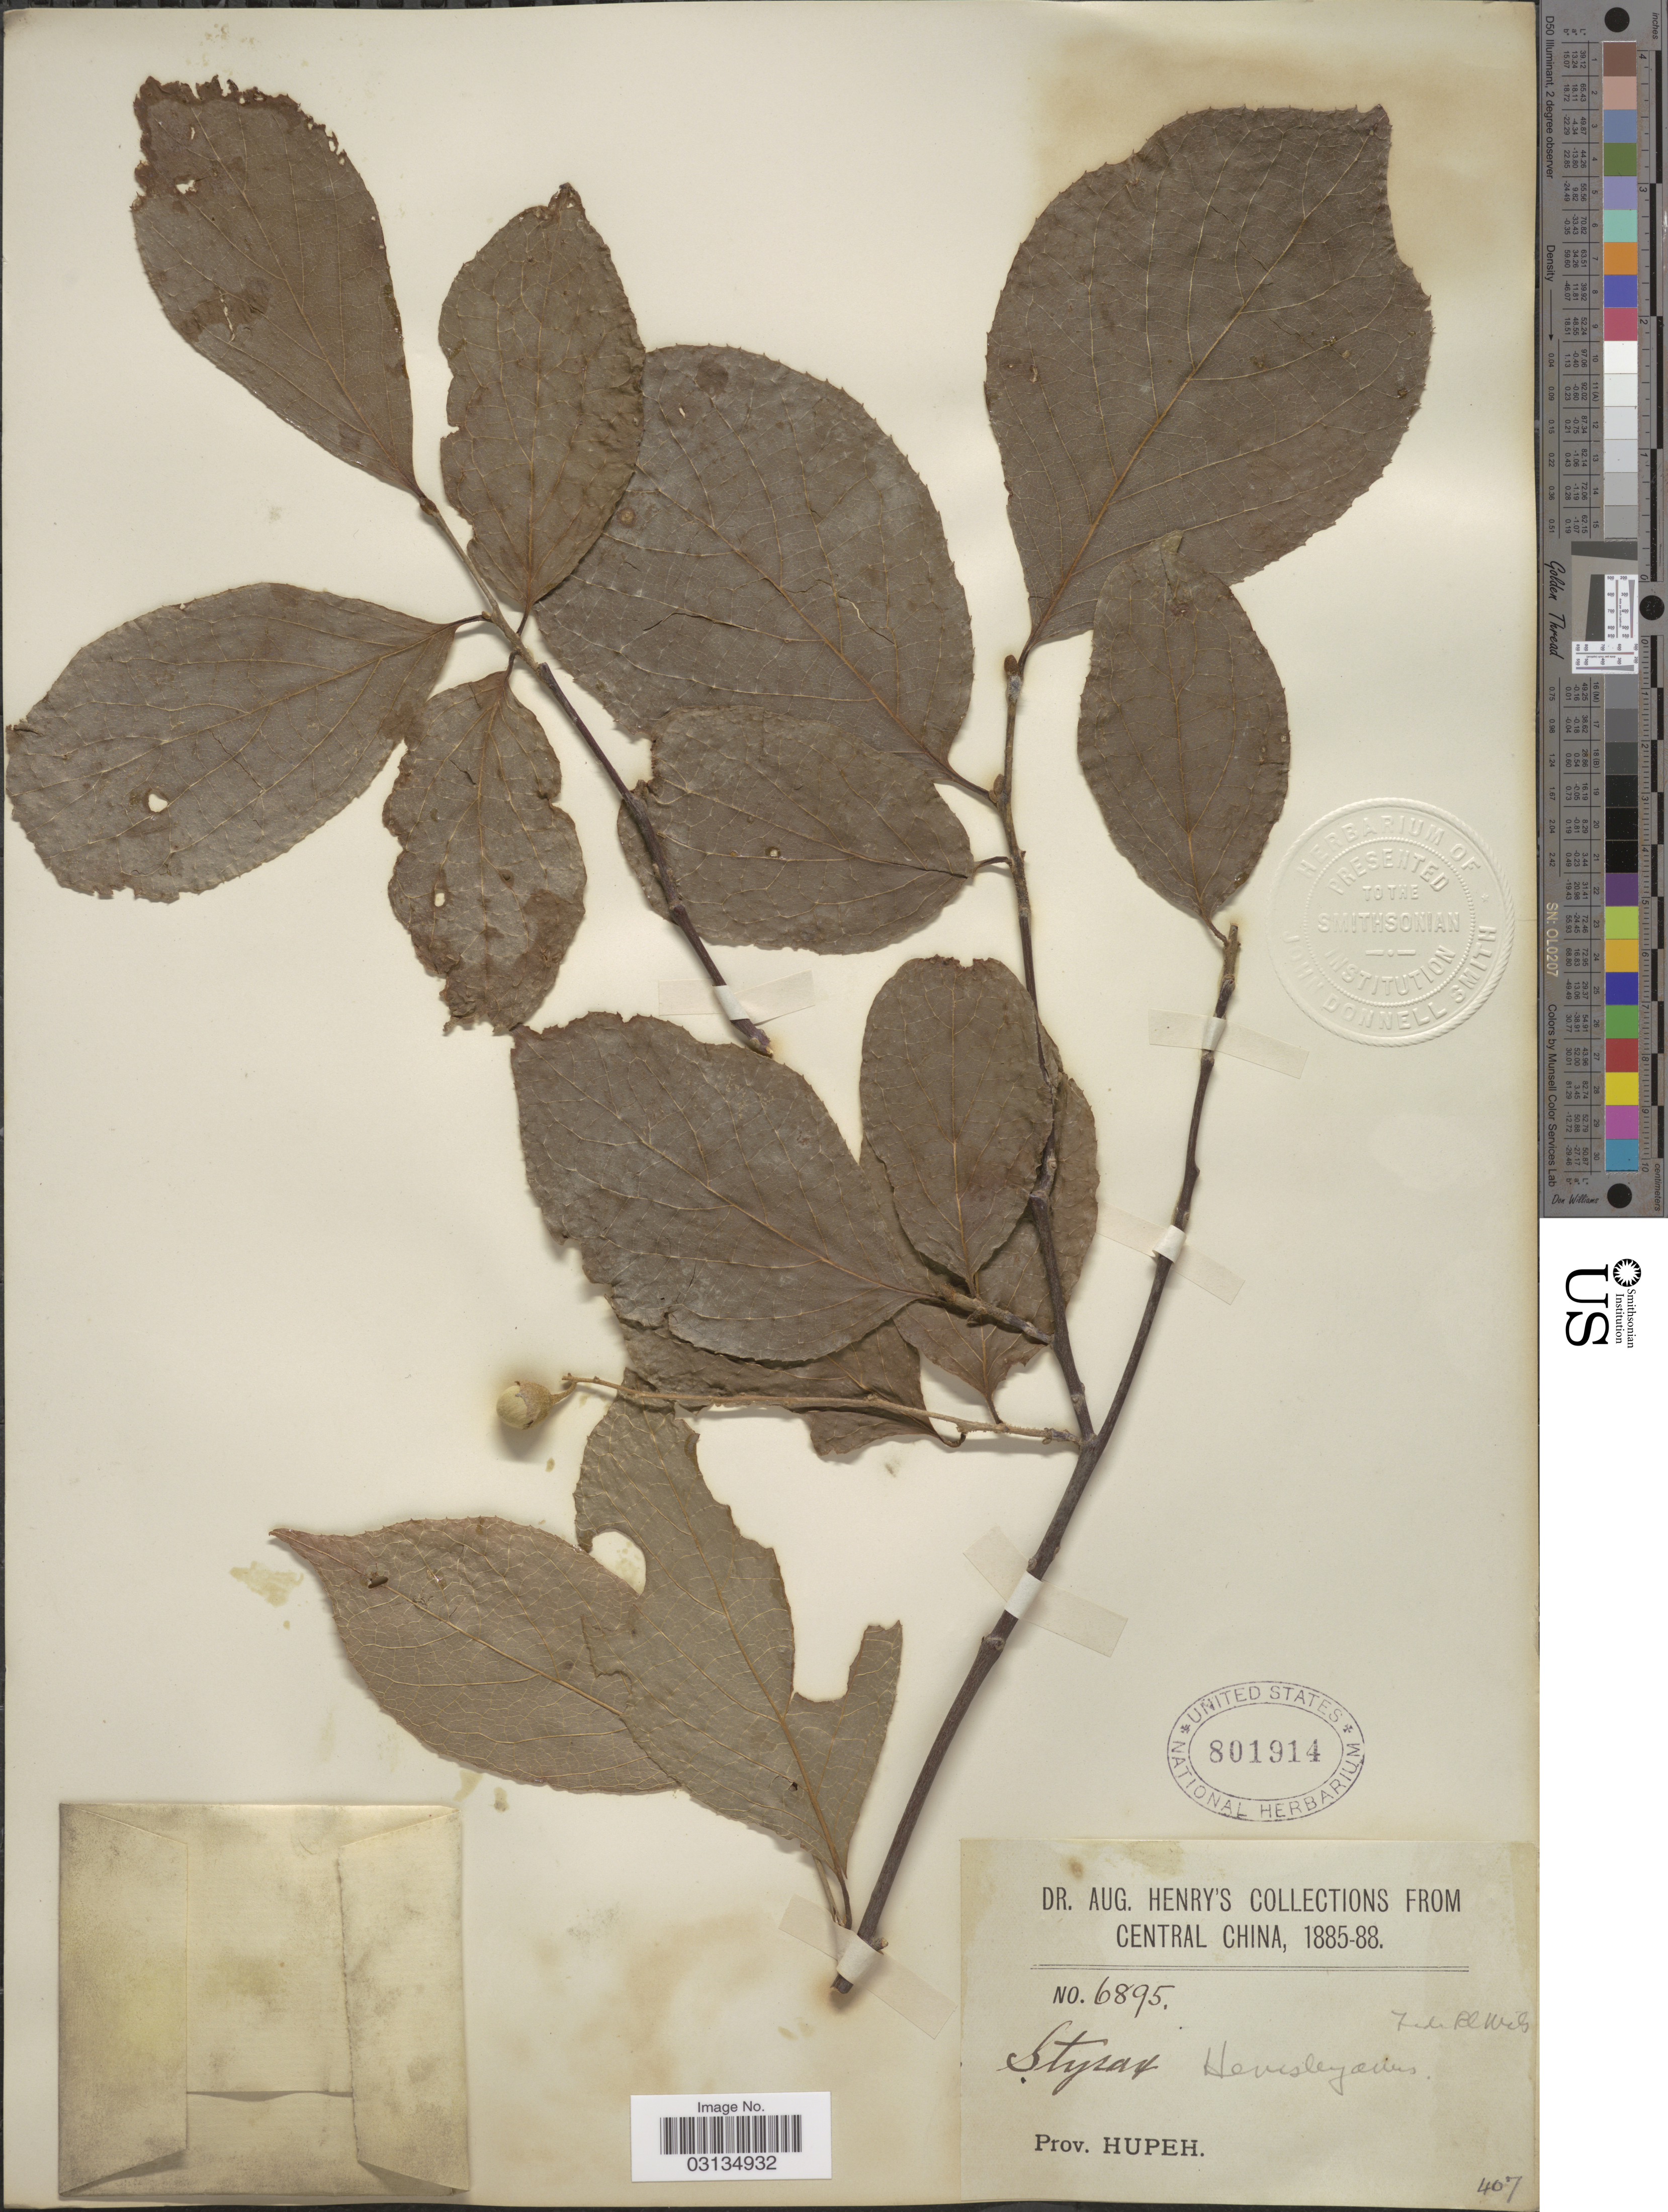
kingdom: Plantae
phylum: Tracheophyta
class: Magnoliopsida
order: Ericales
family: Styracaceae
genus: Styrax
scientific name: Styrax hemsleyanus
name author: Diels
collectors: A. Henry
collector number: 6895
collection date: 1885/1888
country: China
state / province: Hubei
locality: Central China. Prov. Hupeh.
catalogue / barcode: US 801914